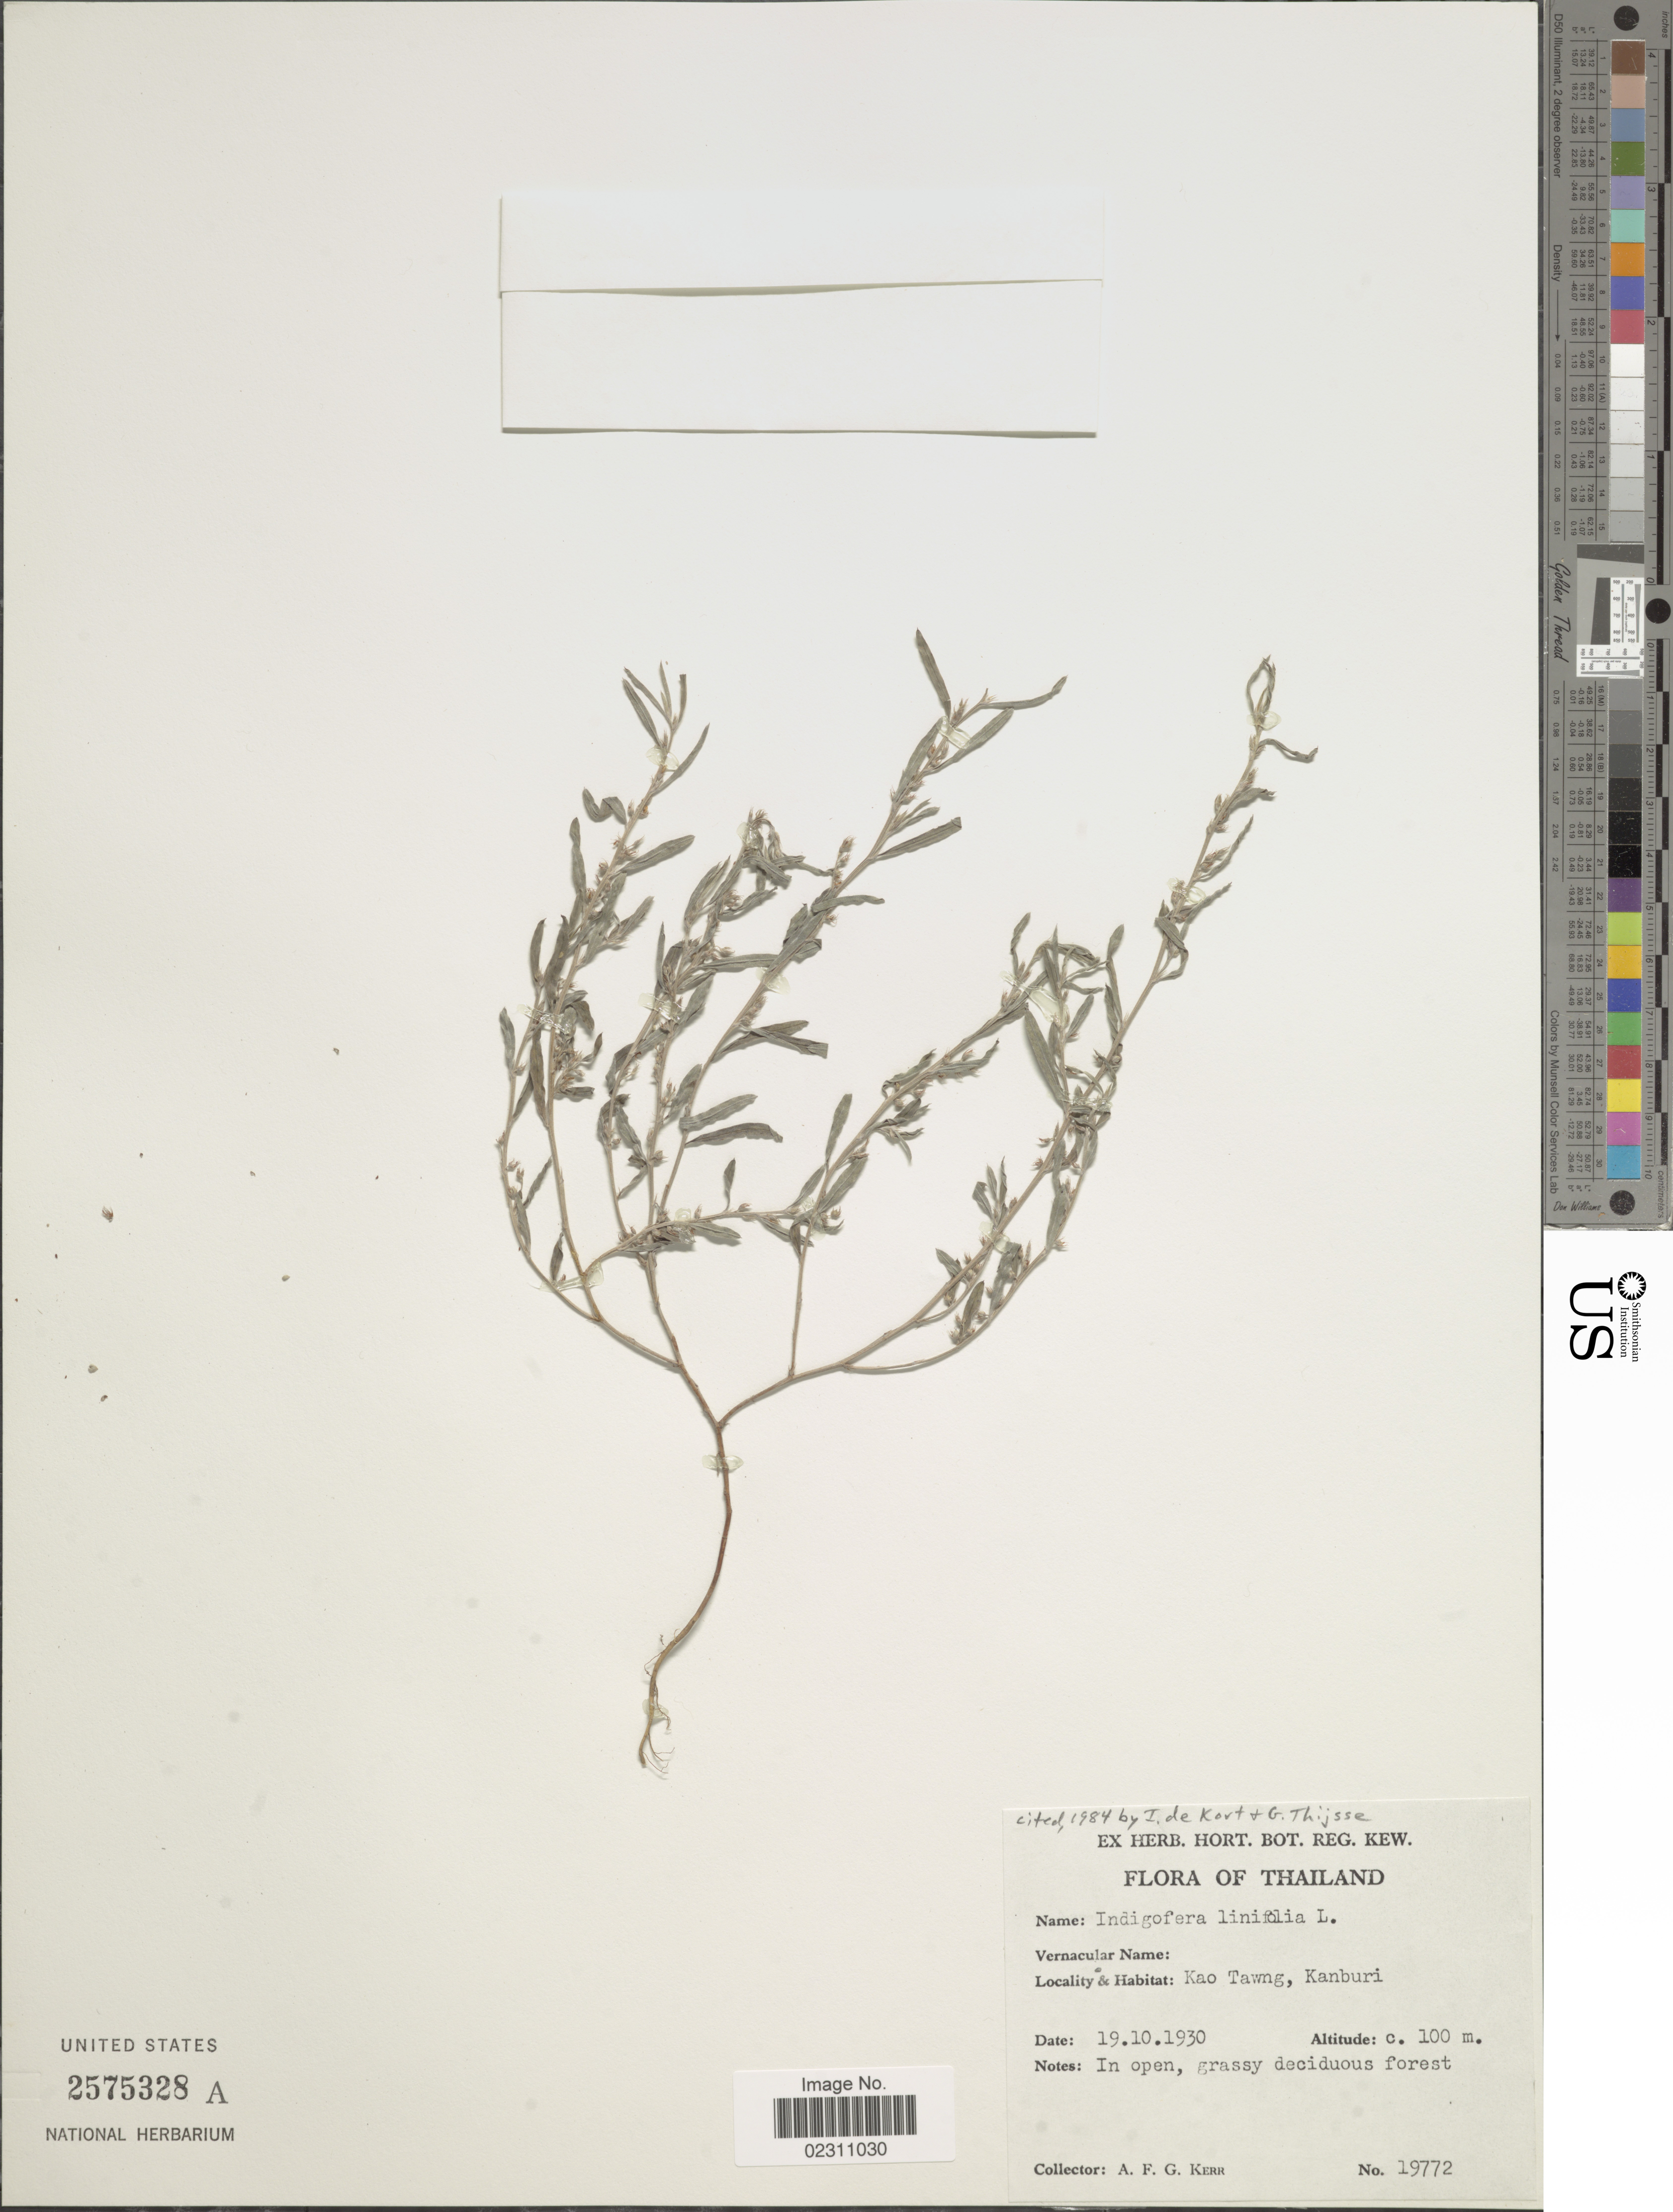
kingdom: Plantae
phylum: Tracheophyta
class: Magnoliopsida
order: Fabales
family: Fabaceae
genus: Indigofera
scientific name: Indigofera linifolia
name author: Retz.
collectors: A. F. G. Kerr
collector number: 19772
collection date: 1930-10-19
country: Thailand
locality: Kao Tawng, Kanburi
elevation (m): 100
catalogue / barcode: US 2575328A